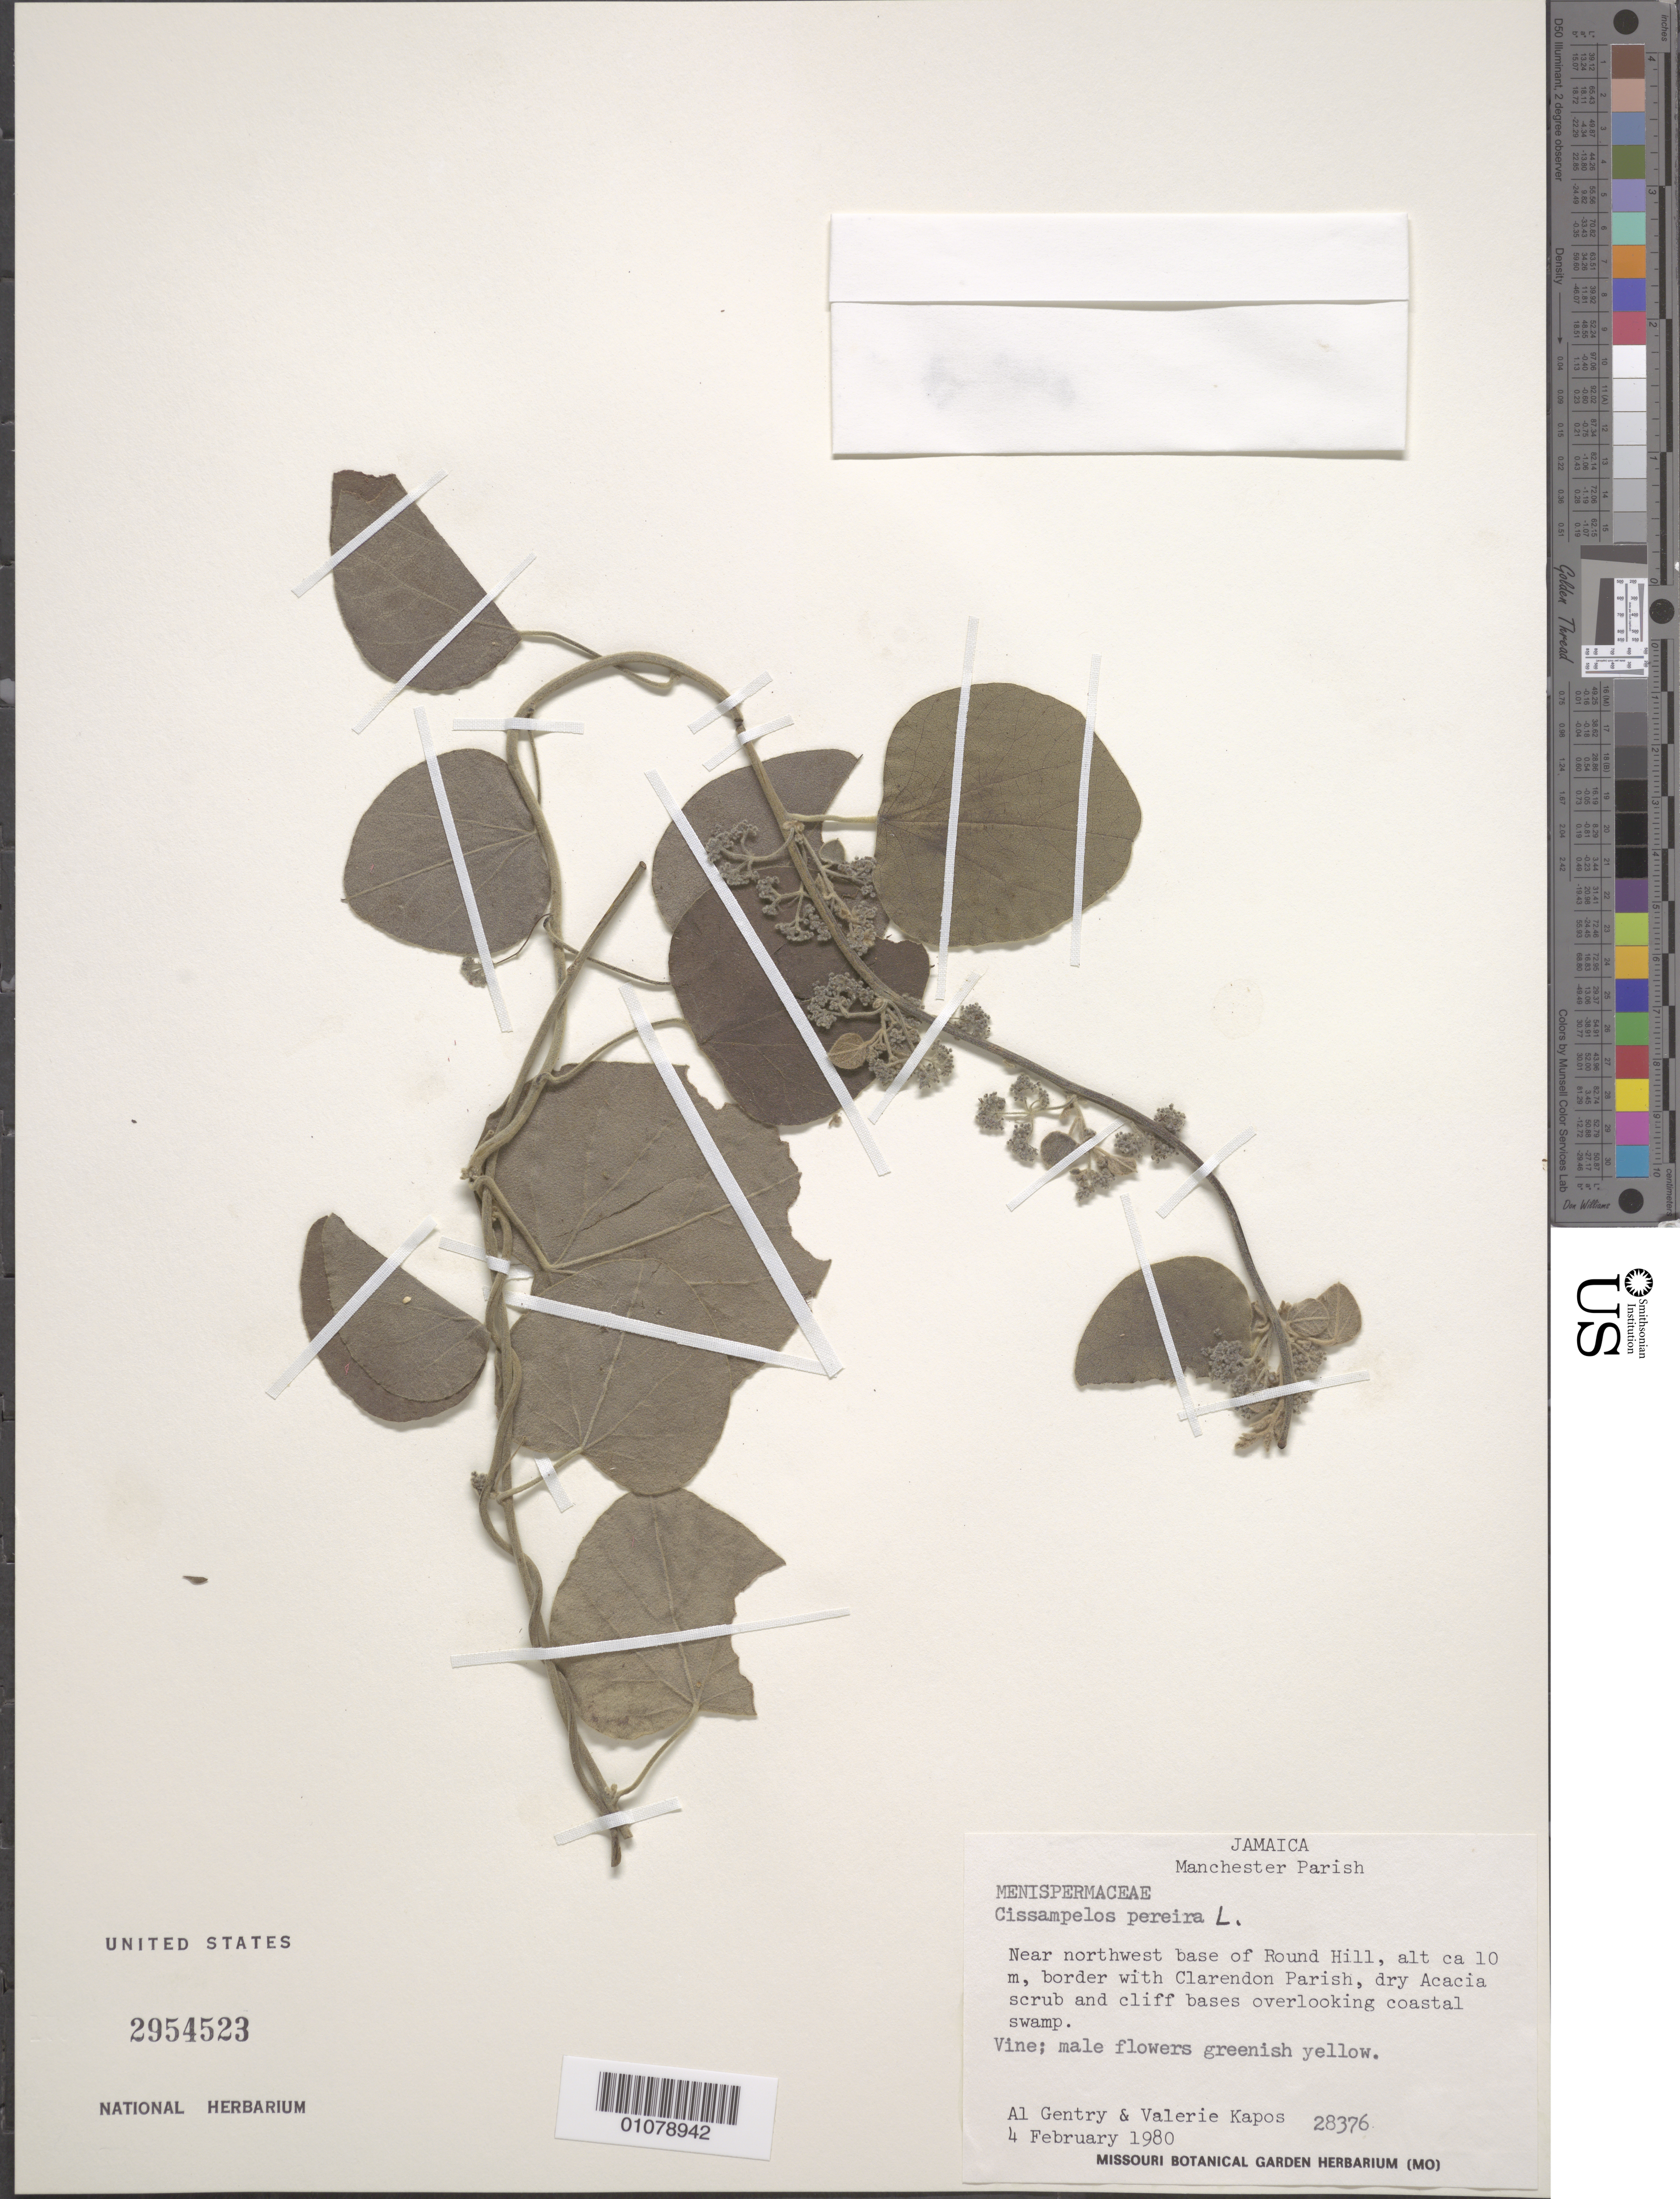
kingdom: Plantae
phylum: Tracheophyta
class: Magnoliopsida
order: Ranunculales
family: Menispermaceae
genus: Cissampelos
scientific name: Cissampelos pareira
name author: L.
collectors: A. H. Gentry & V. Kapos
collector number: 28376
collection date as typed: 04 Feb 1980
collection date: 1980-02-04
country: Jamaica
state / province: Manchester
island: Jamaica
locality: Near NW base of Round Hill, border with Clarendon Parish.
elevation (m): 10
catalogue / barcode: US 2954523